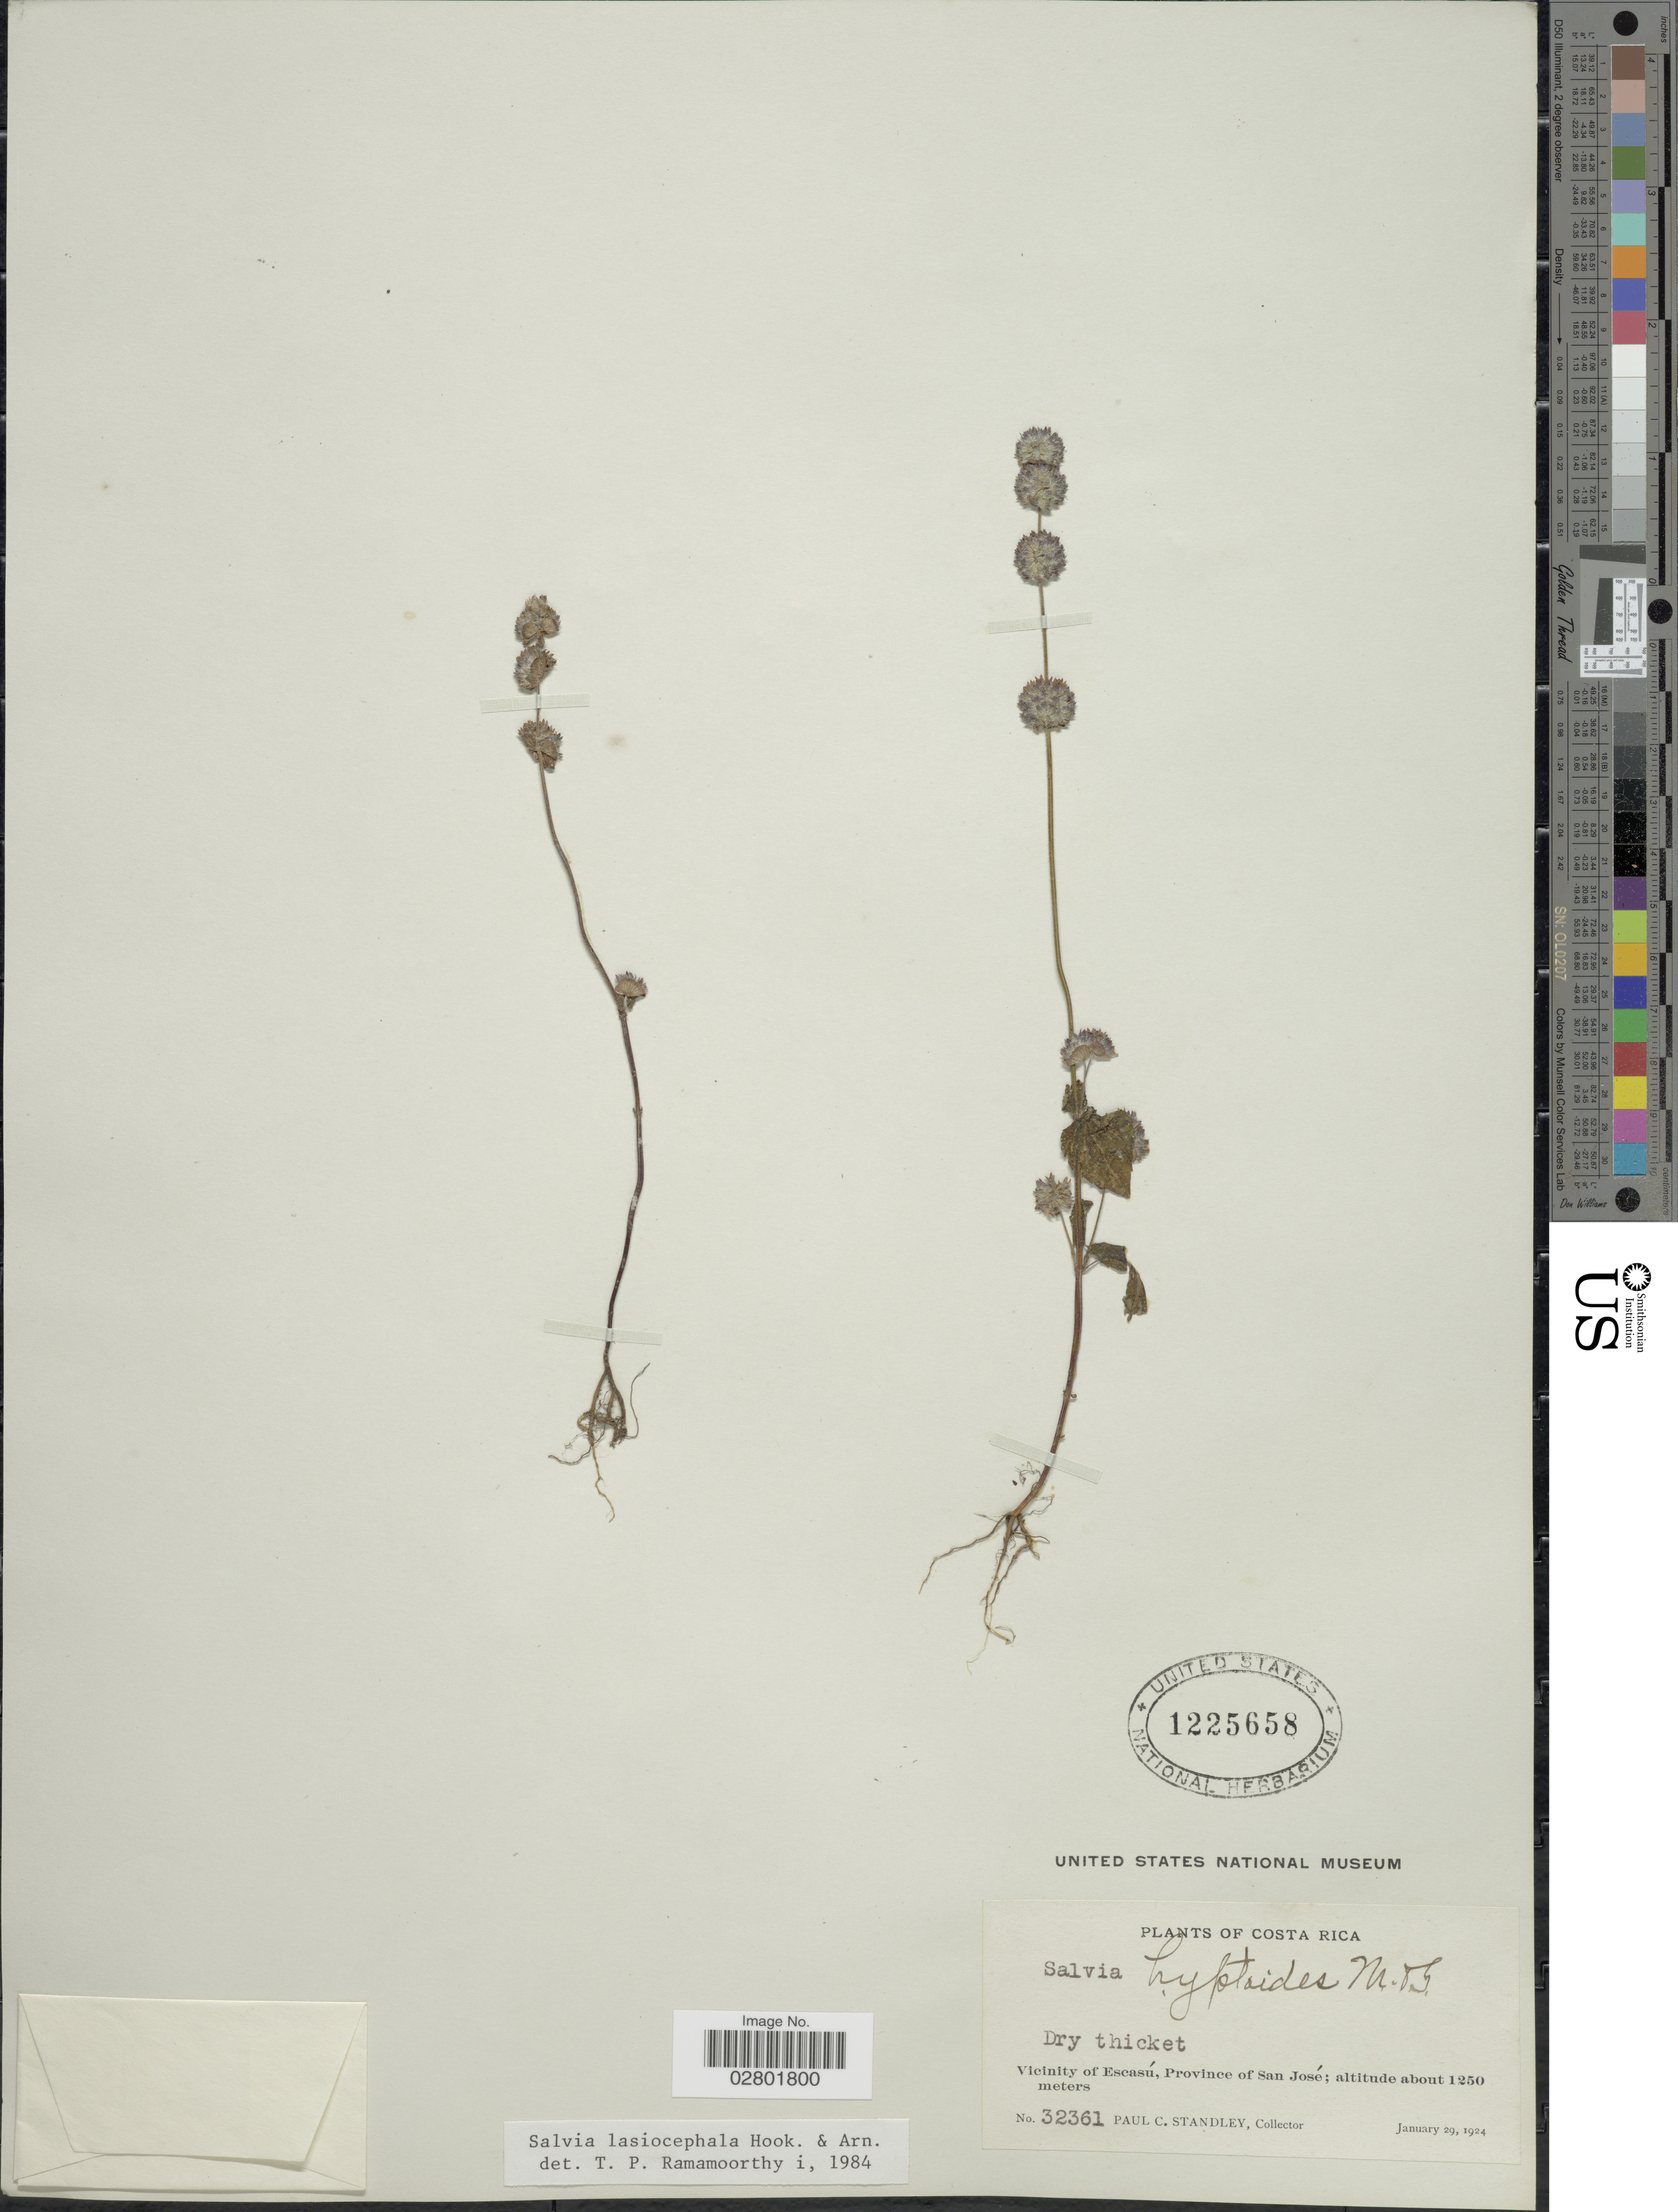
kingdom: Plantae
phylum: Tracheophyta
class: Magnoliopsida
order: Lamiales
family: Lamiaceae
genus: Salvia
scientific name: Salvia lasiocephala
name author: Hook. & Arn.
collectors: P. C. Standley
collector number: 32361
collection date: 1924-01-29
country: Costa Rica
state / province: San José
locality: Vicinity of Escasú.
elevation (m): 1250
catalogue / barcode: US 1225658